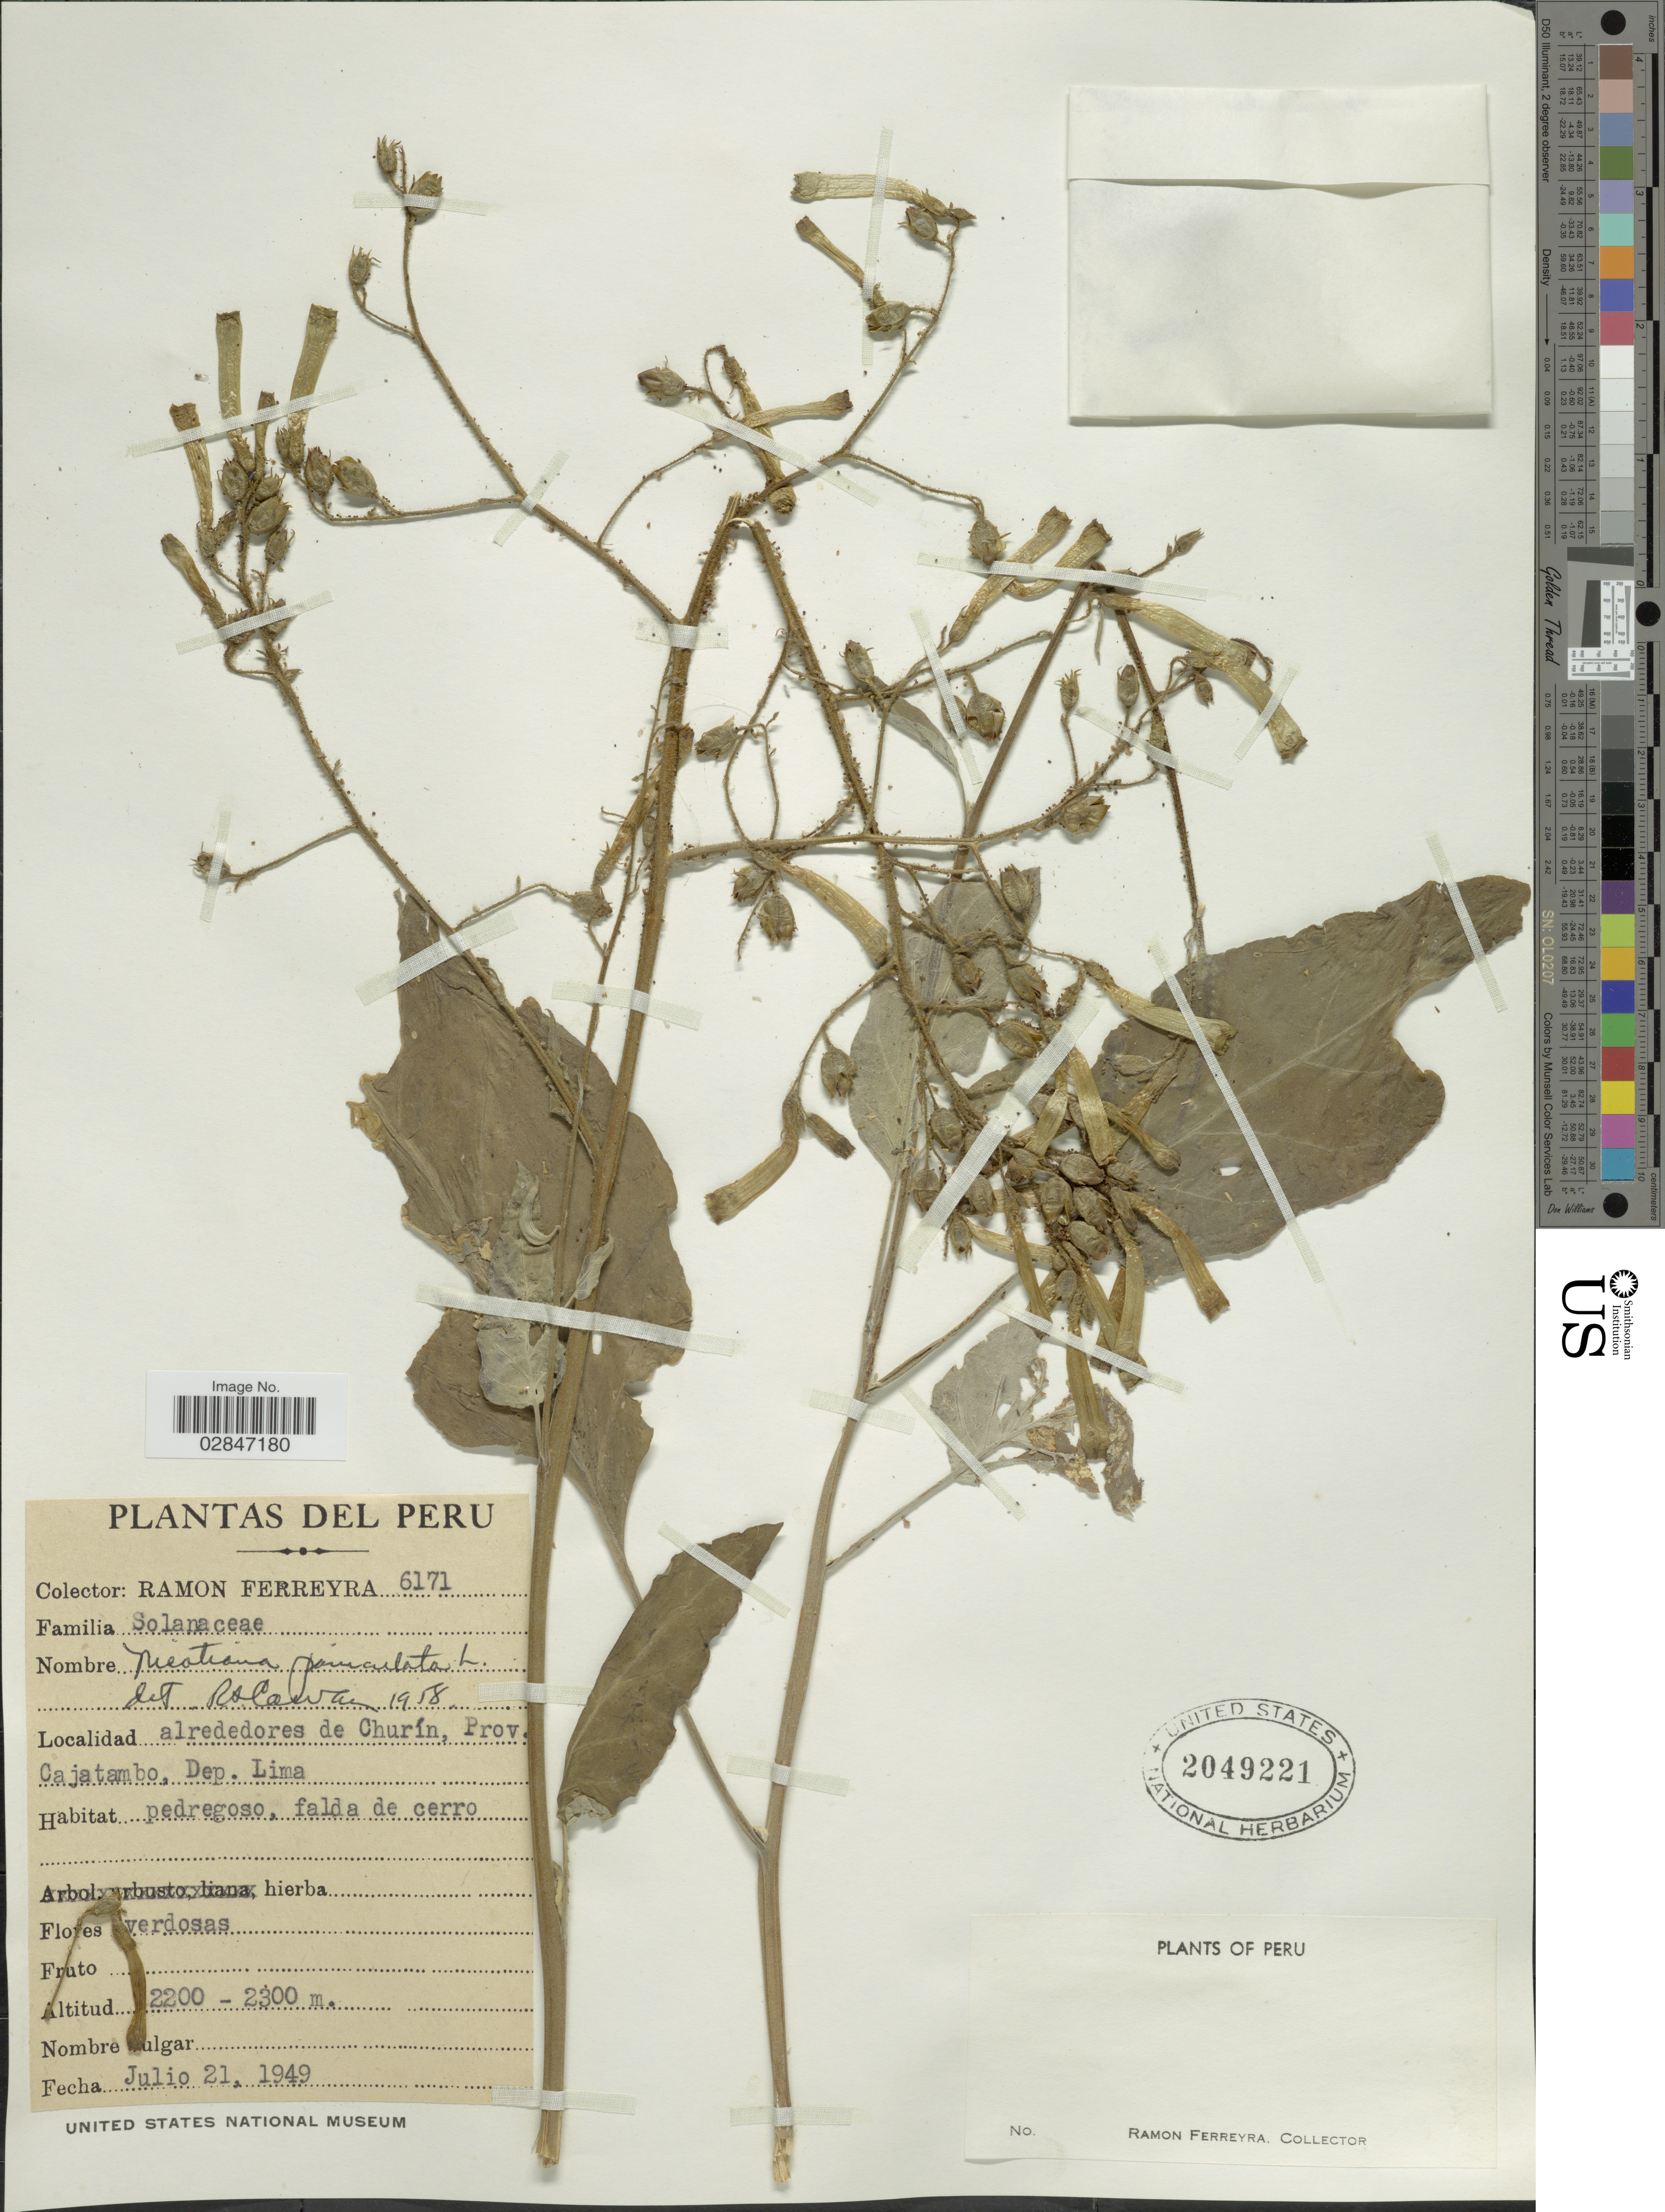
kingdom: Plantae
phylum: Tracheophyta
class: Magnoliopsida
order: Solanales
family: Solanaceae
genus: Nicotiana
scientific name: Nicotiana paniculata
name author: L.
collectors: R. A. Ferreyra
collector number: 6171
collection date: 1949-07-21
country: Peru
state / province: Lima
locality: Alrededores de Churín, Prov. Cajatambo, Dep. Lima.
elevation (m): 2200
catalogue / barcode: US 2049221